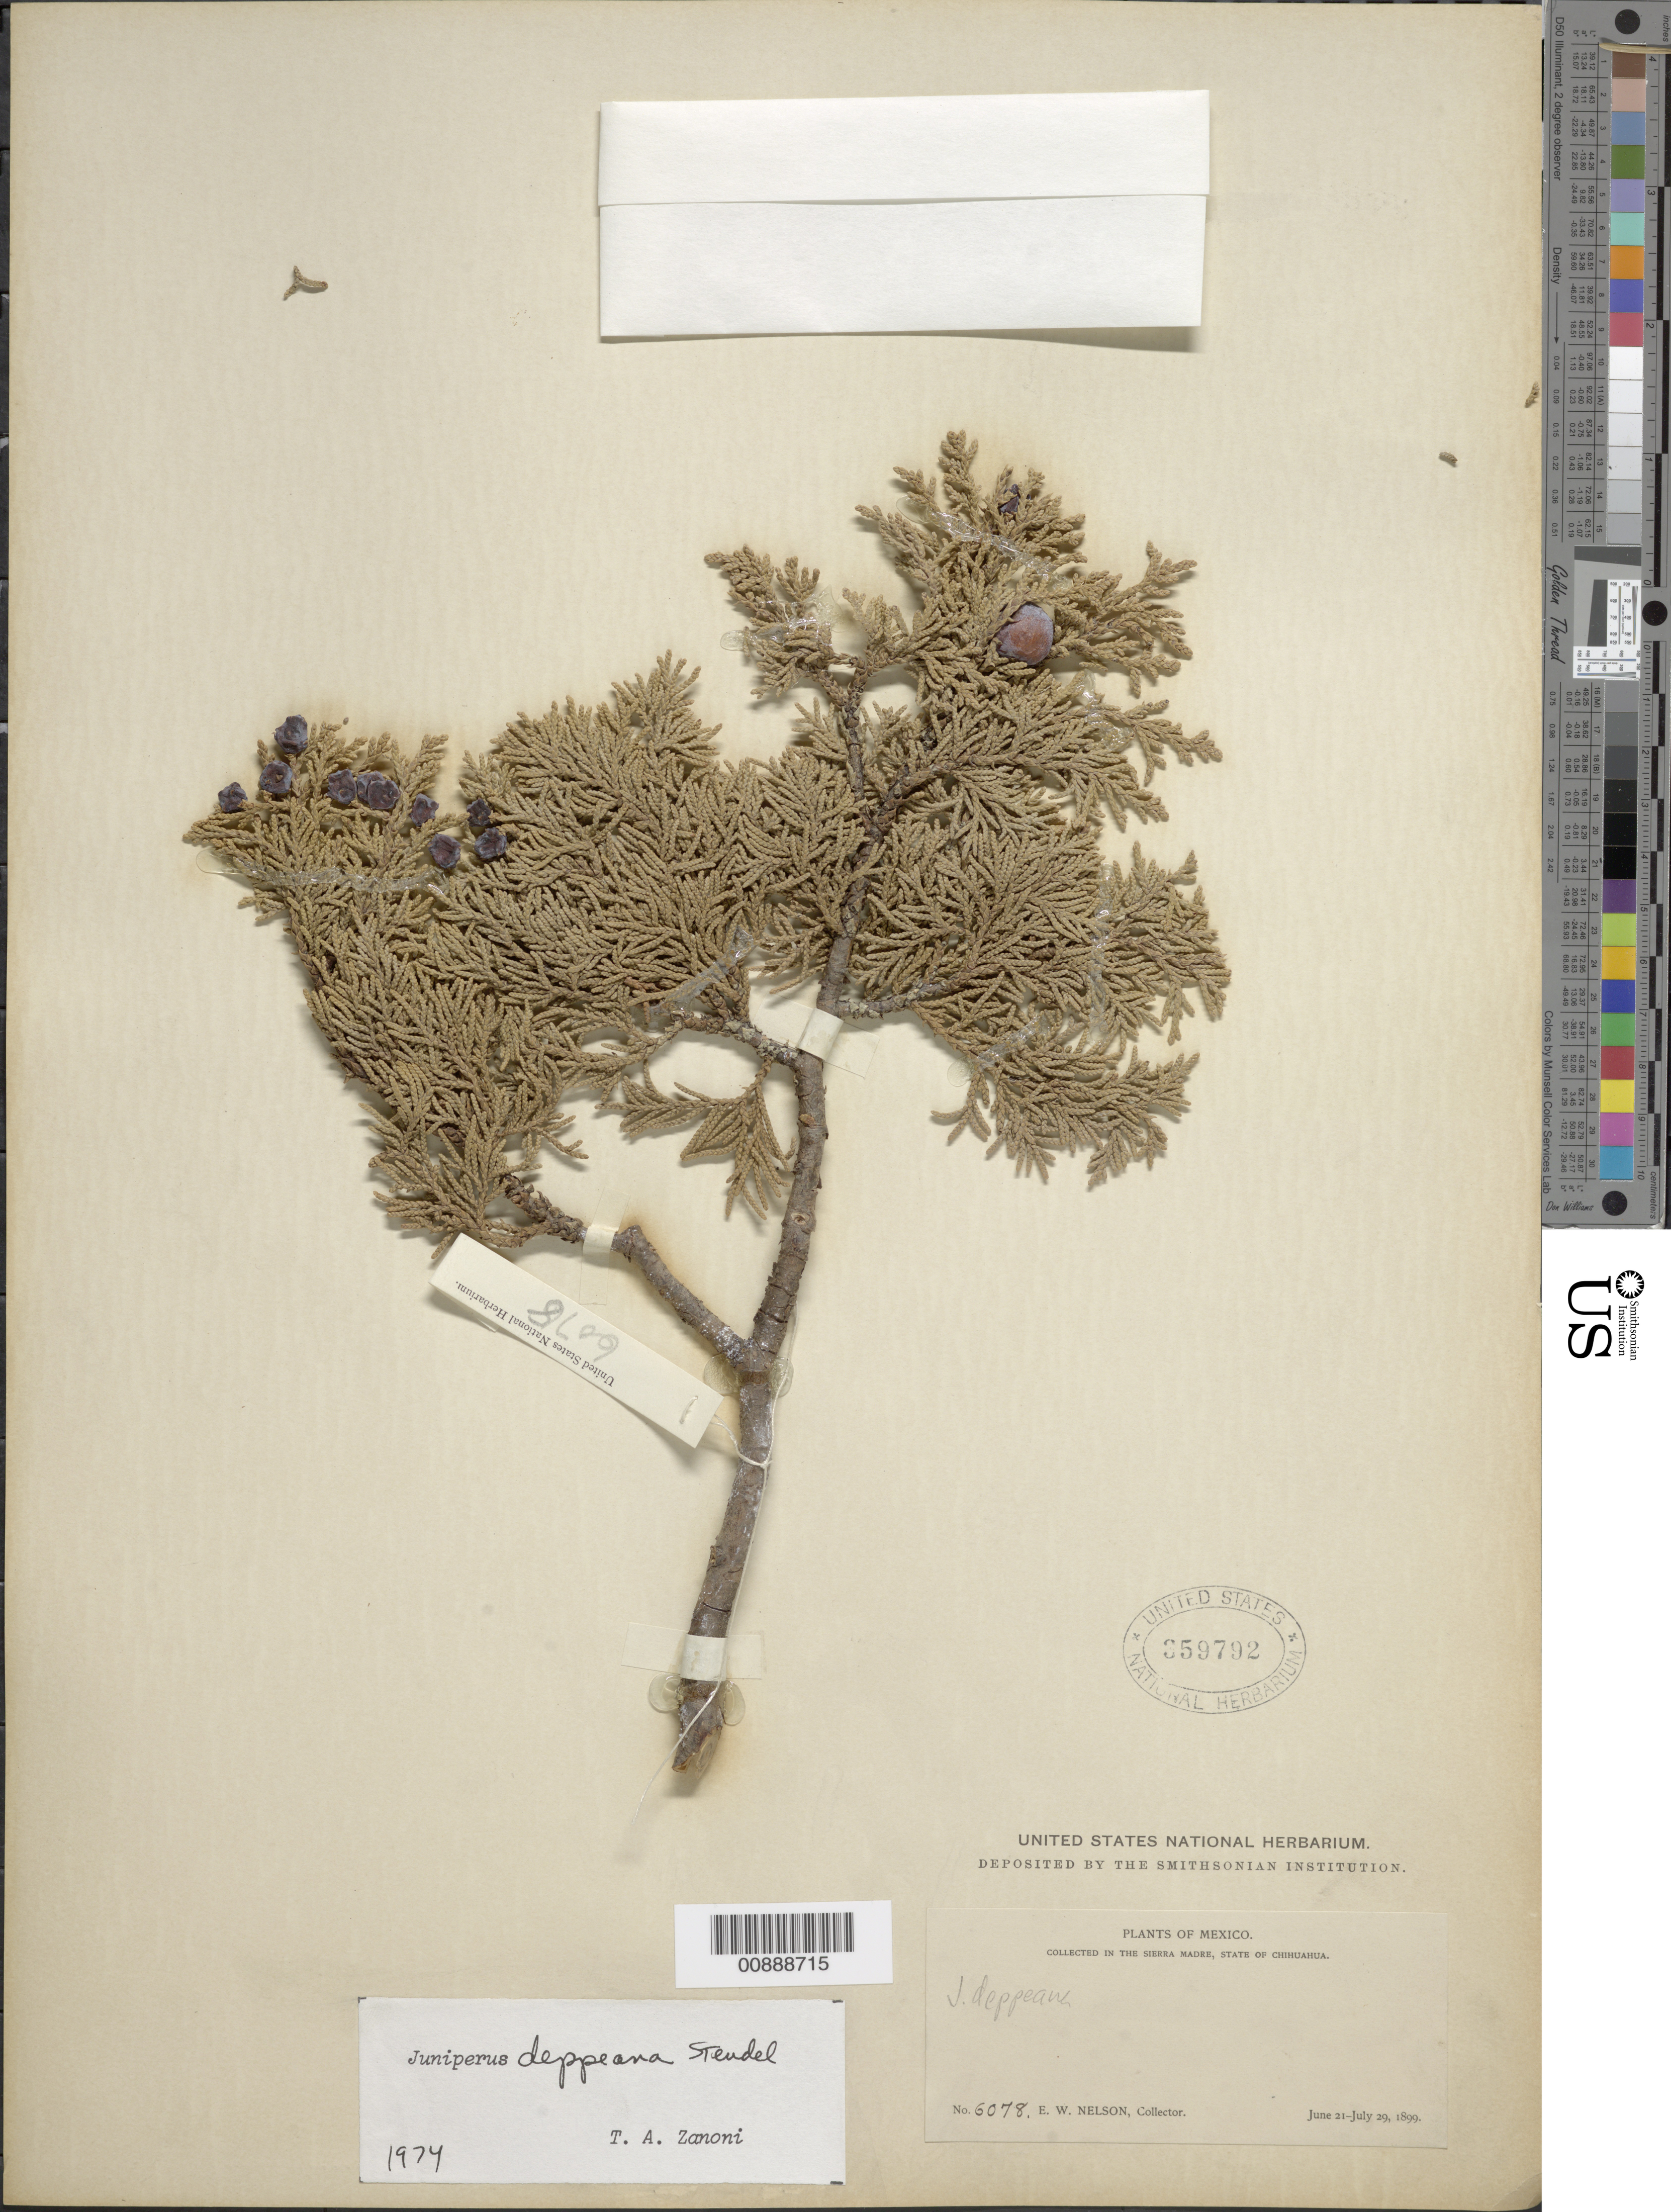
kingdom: Plantae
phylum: Tracheophyta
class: Pinopsida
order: Pinales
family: Cupressaceae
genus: Juniperus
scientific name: Juniperus deppeana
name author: Steud.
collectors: E. W. Nelson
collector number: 6078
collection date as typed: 21 Jun 1899 to 29 Jul 1899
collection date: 1899-06-21/1899-07-29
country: Mexico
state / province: Chihuahua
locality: Sierra Madre Mts., Chihuahua.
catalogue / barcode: US 359792